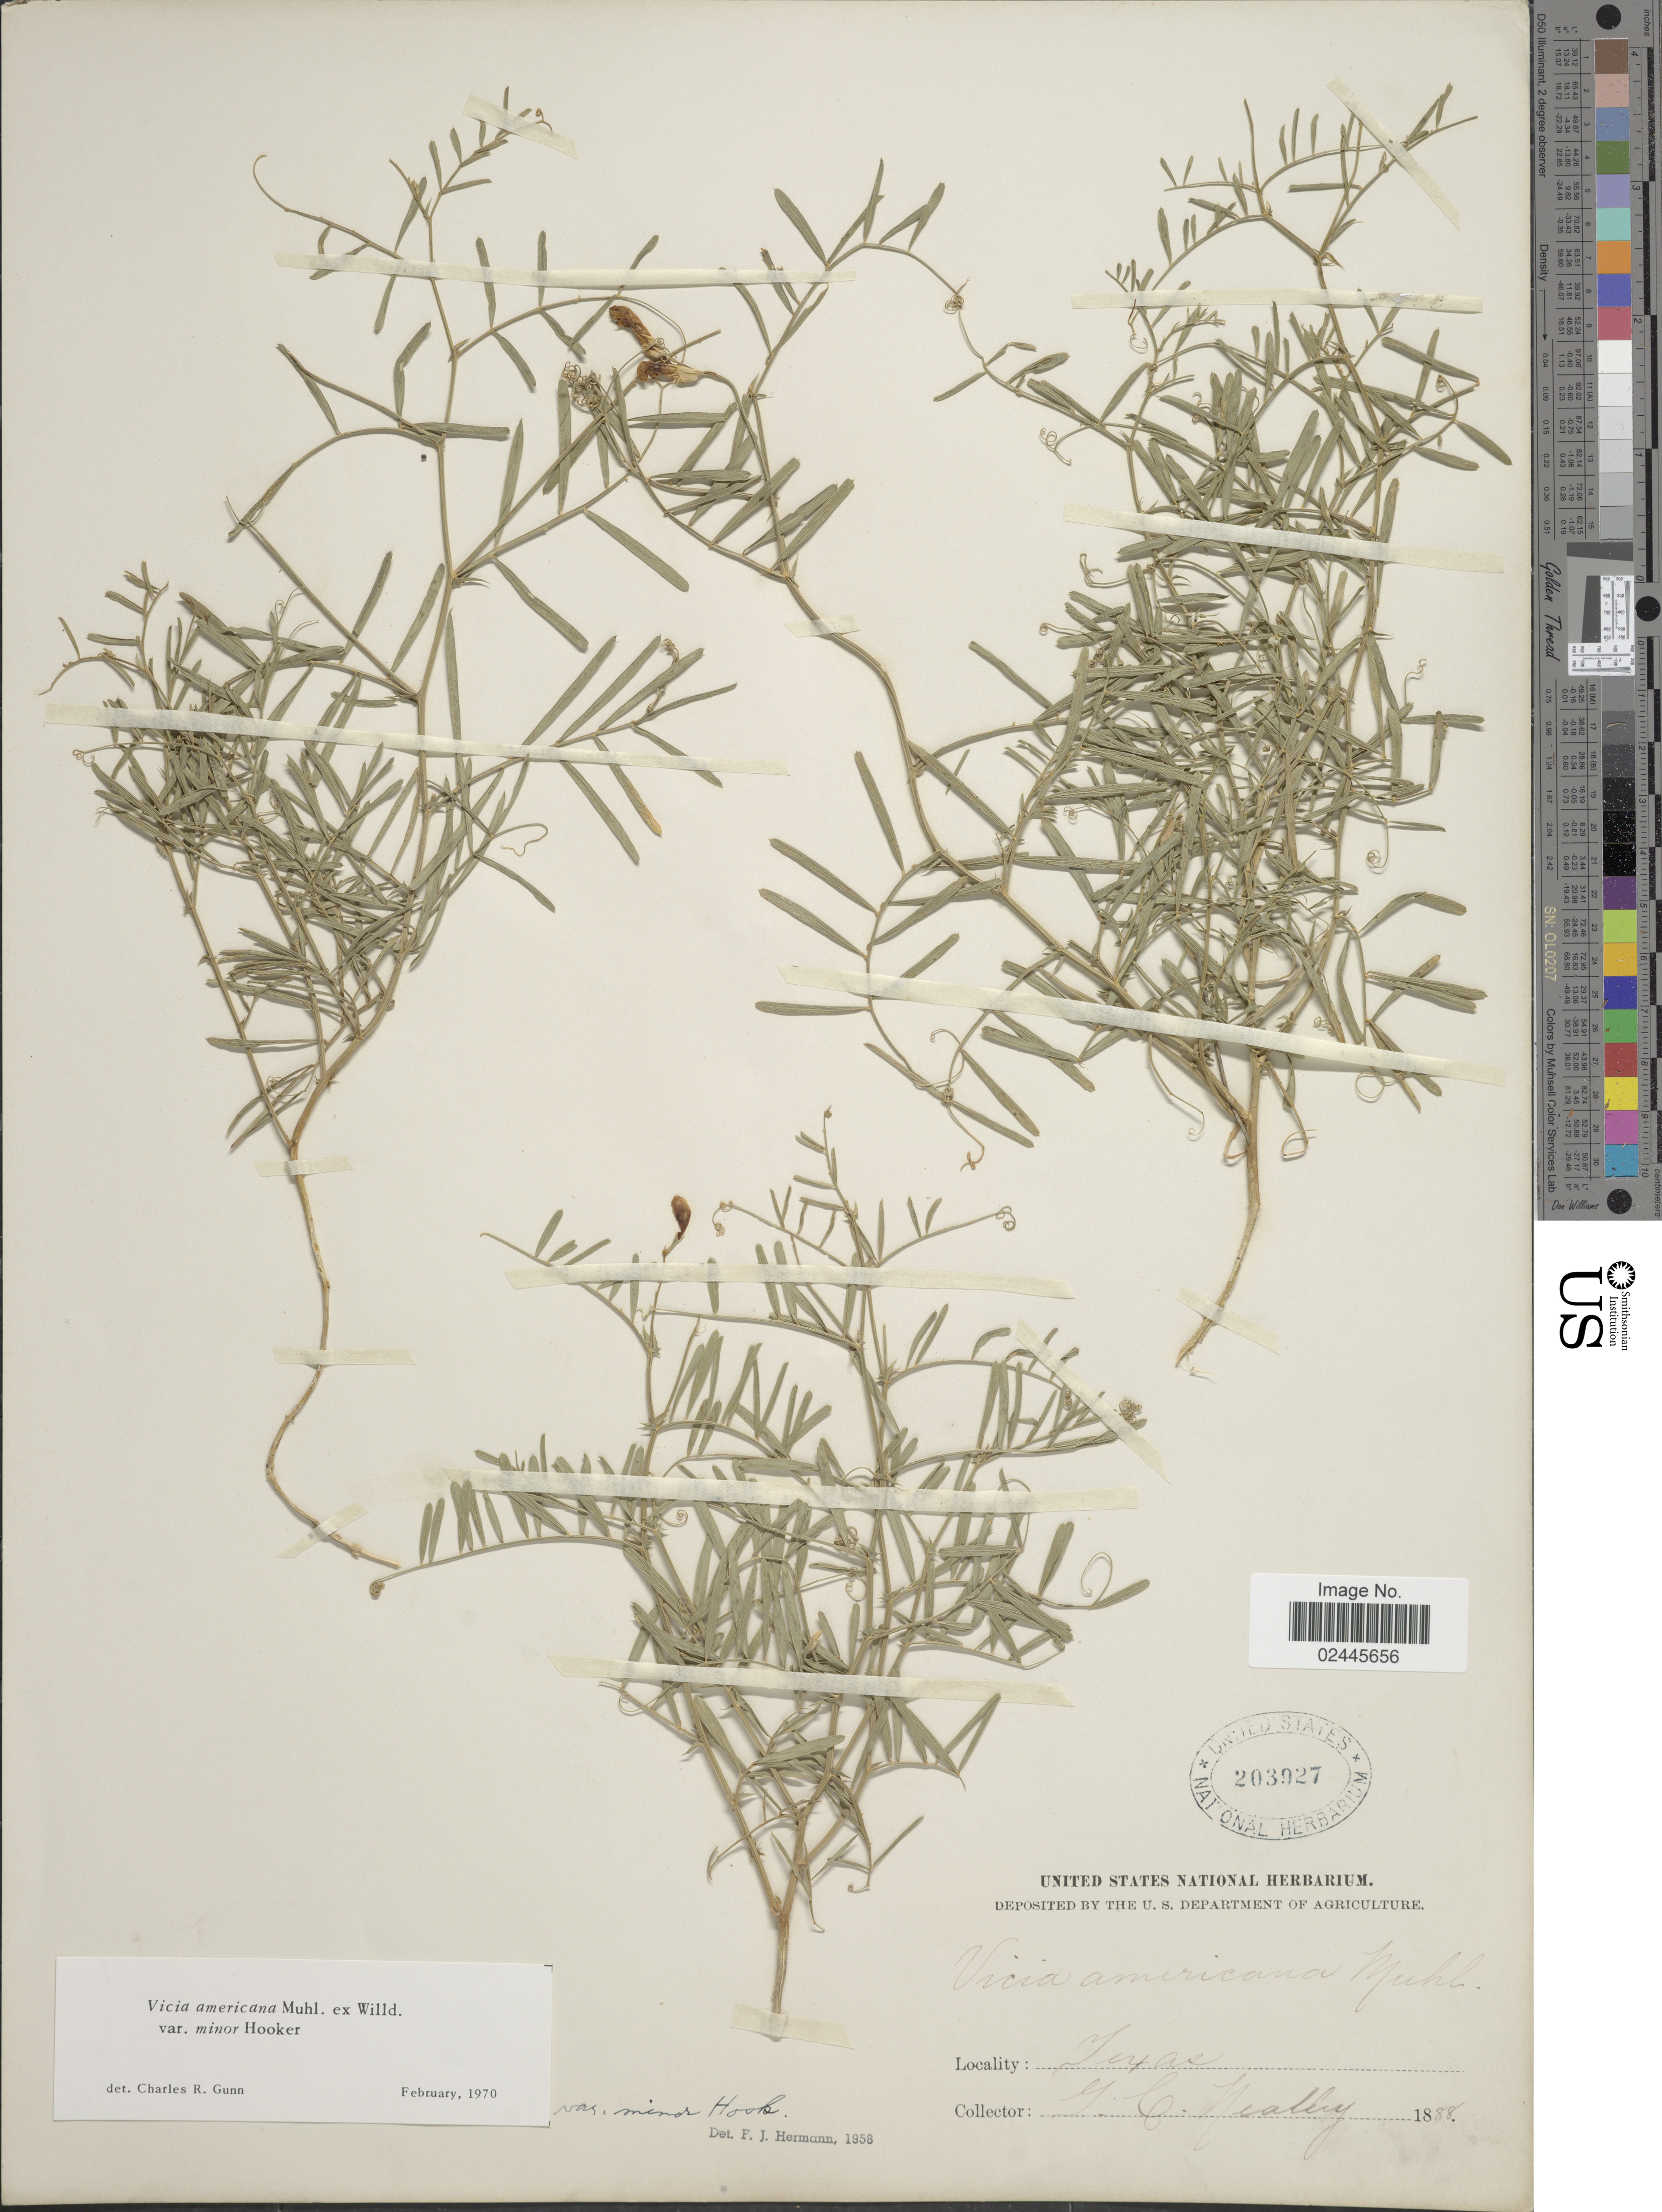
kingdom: Plantae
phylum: Tracheophyta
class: Magnoliopsida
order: Fabales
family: Fabaceae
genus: Vicia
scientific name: Vicia americana var. minor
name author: Hook.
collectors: G. Neally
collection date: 1888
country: United States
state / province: Texas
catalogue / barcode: US 203927